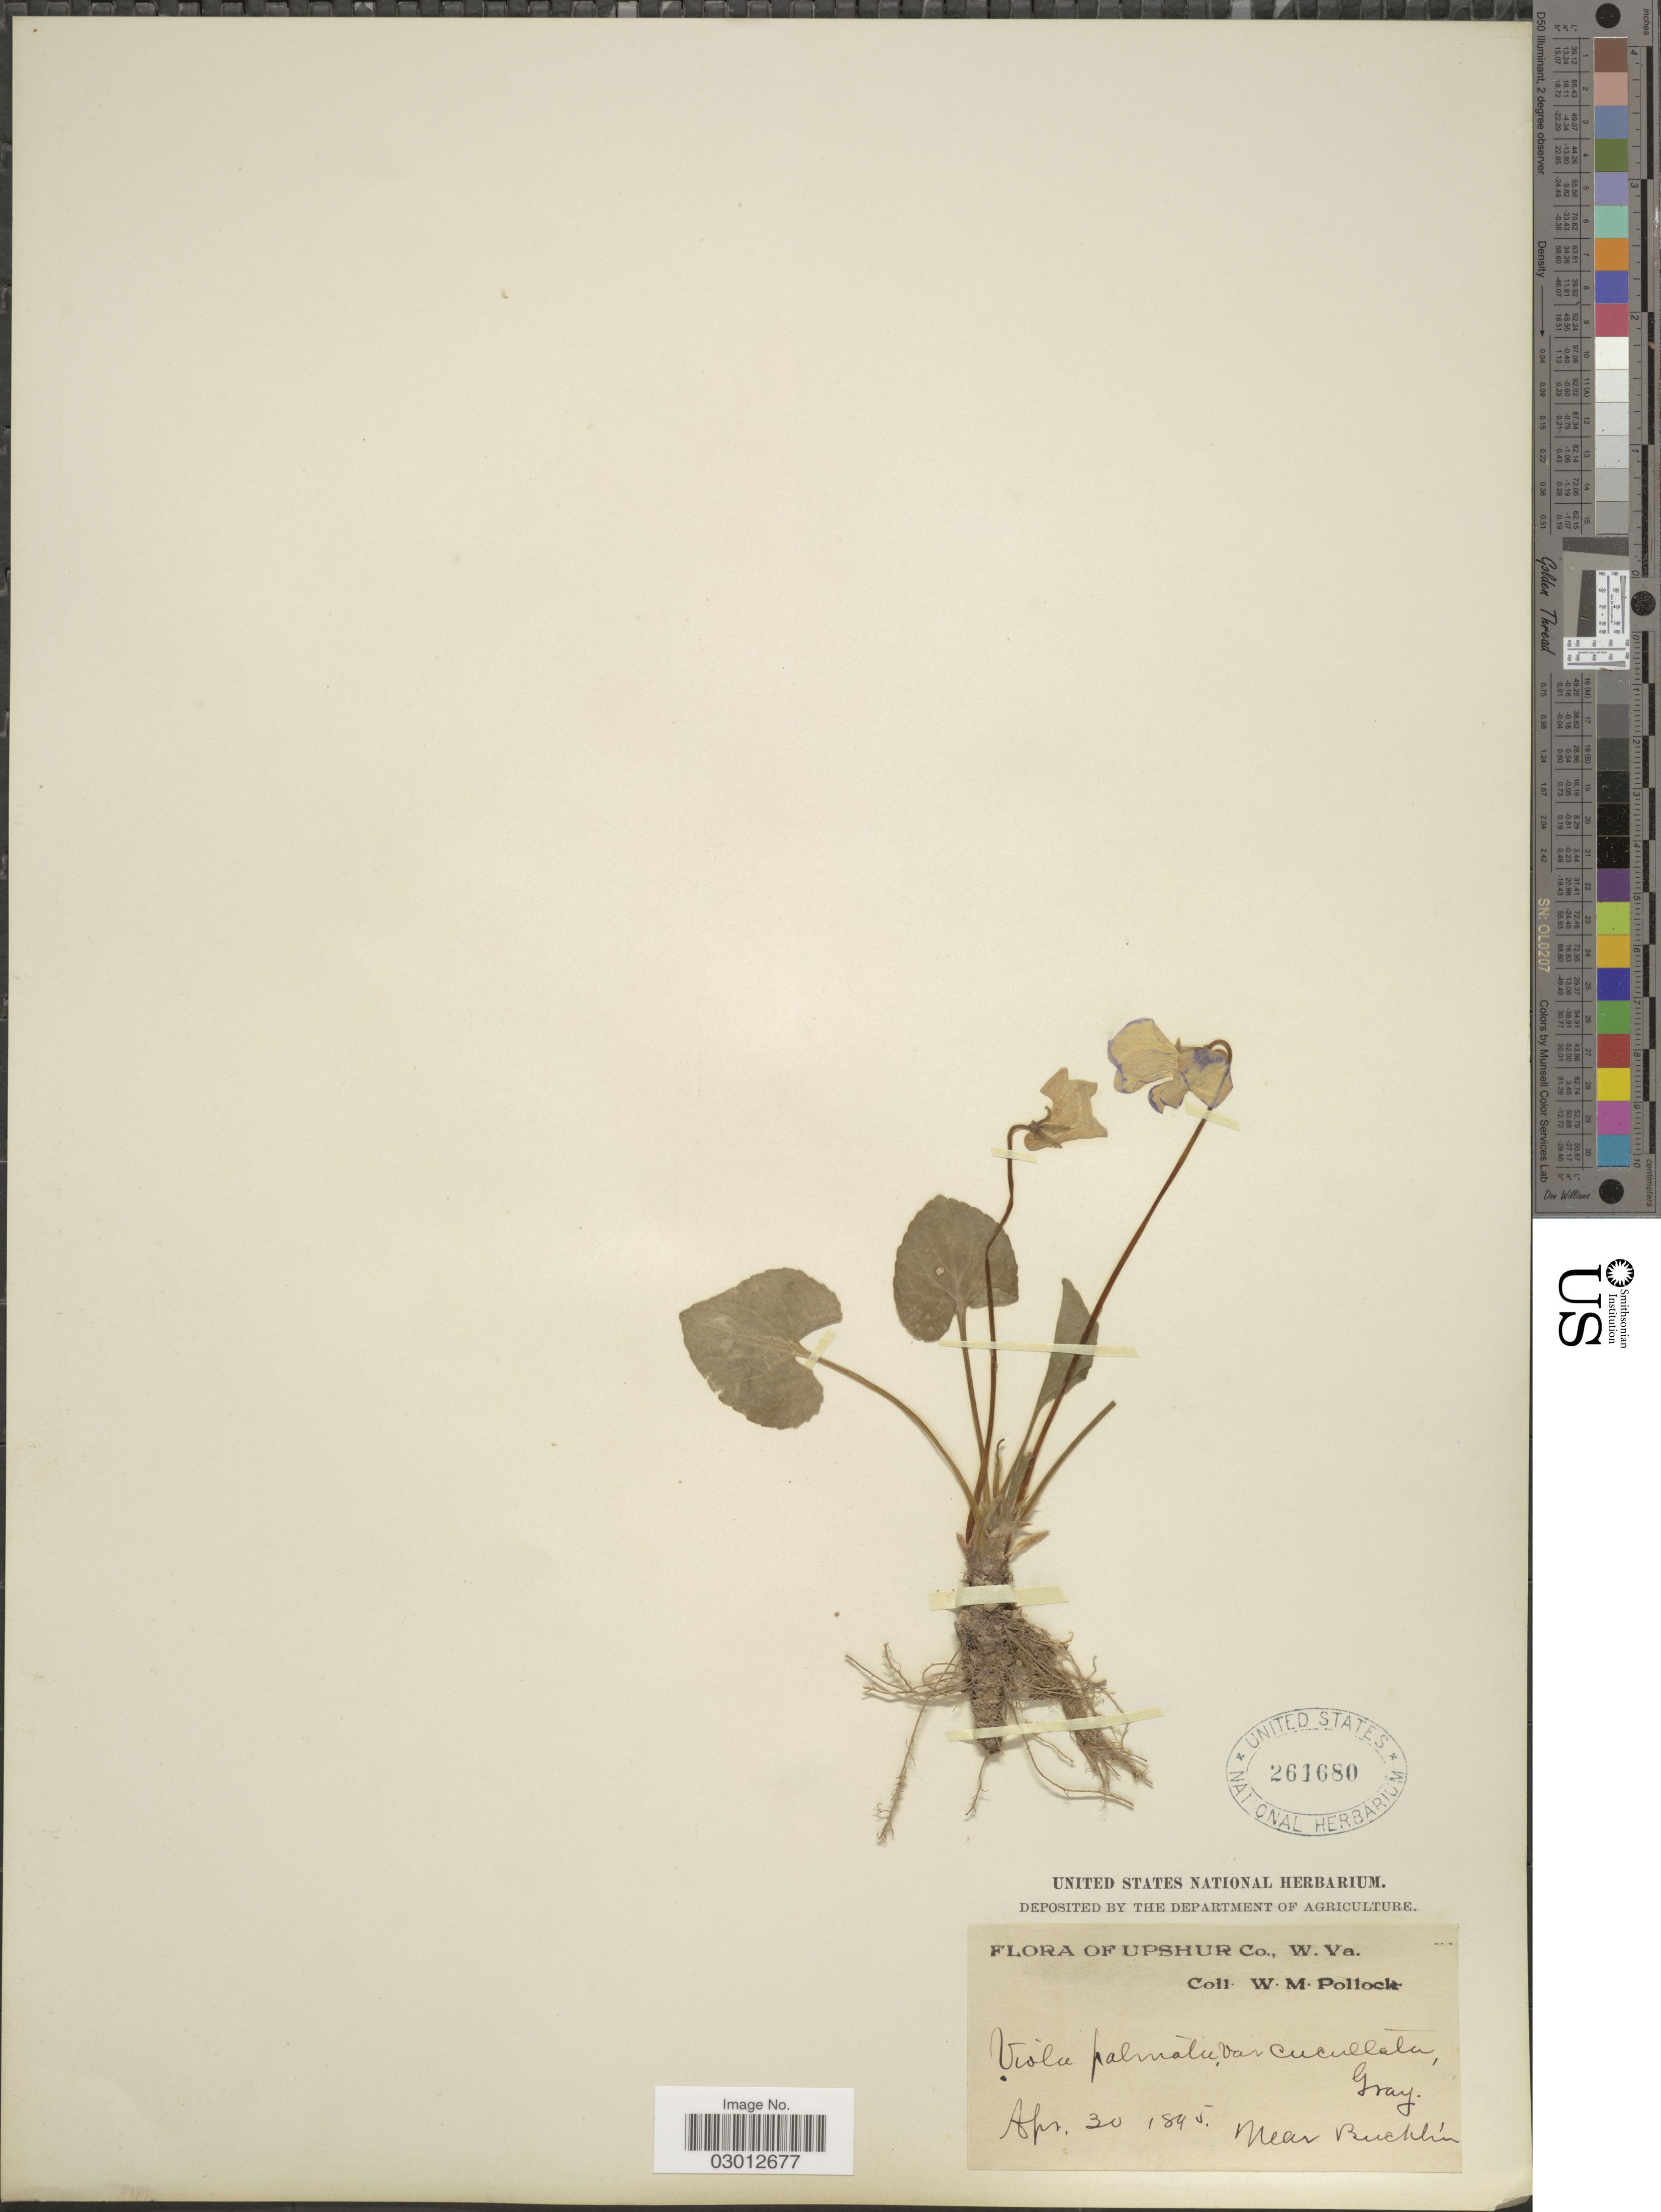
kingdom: Plantae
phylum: Tracheophyta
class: Magnoliopsida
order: Malpighiales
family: Violaceae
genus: Viola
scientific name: Viola papilionacea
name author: Pursh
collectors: W. M. Pollock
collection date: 1895-04-30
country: United States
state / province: West Virginia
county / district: Upshur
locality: Near Bucklin.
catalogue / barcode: US 261680